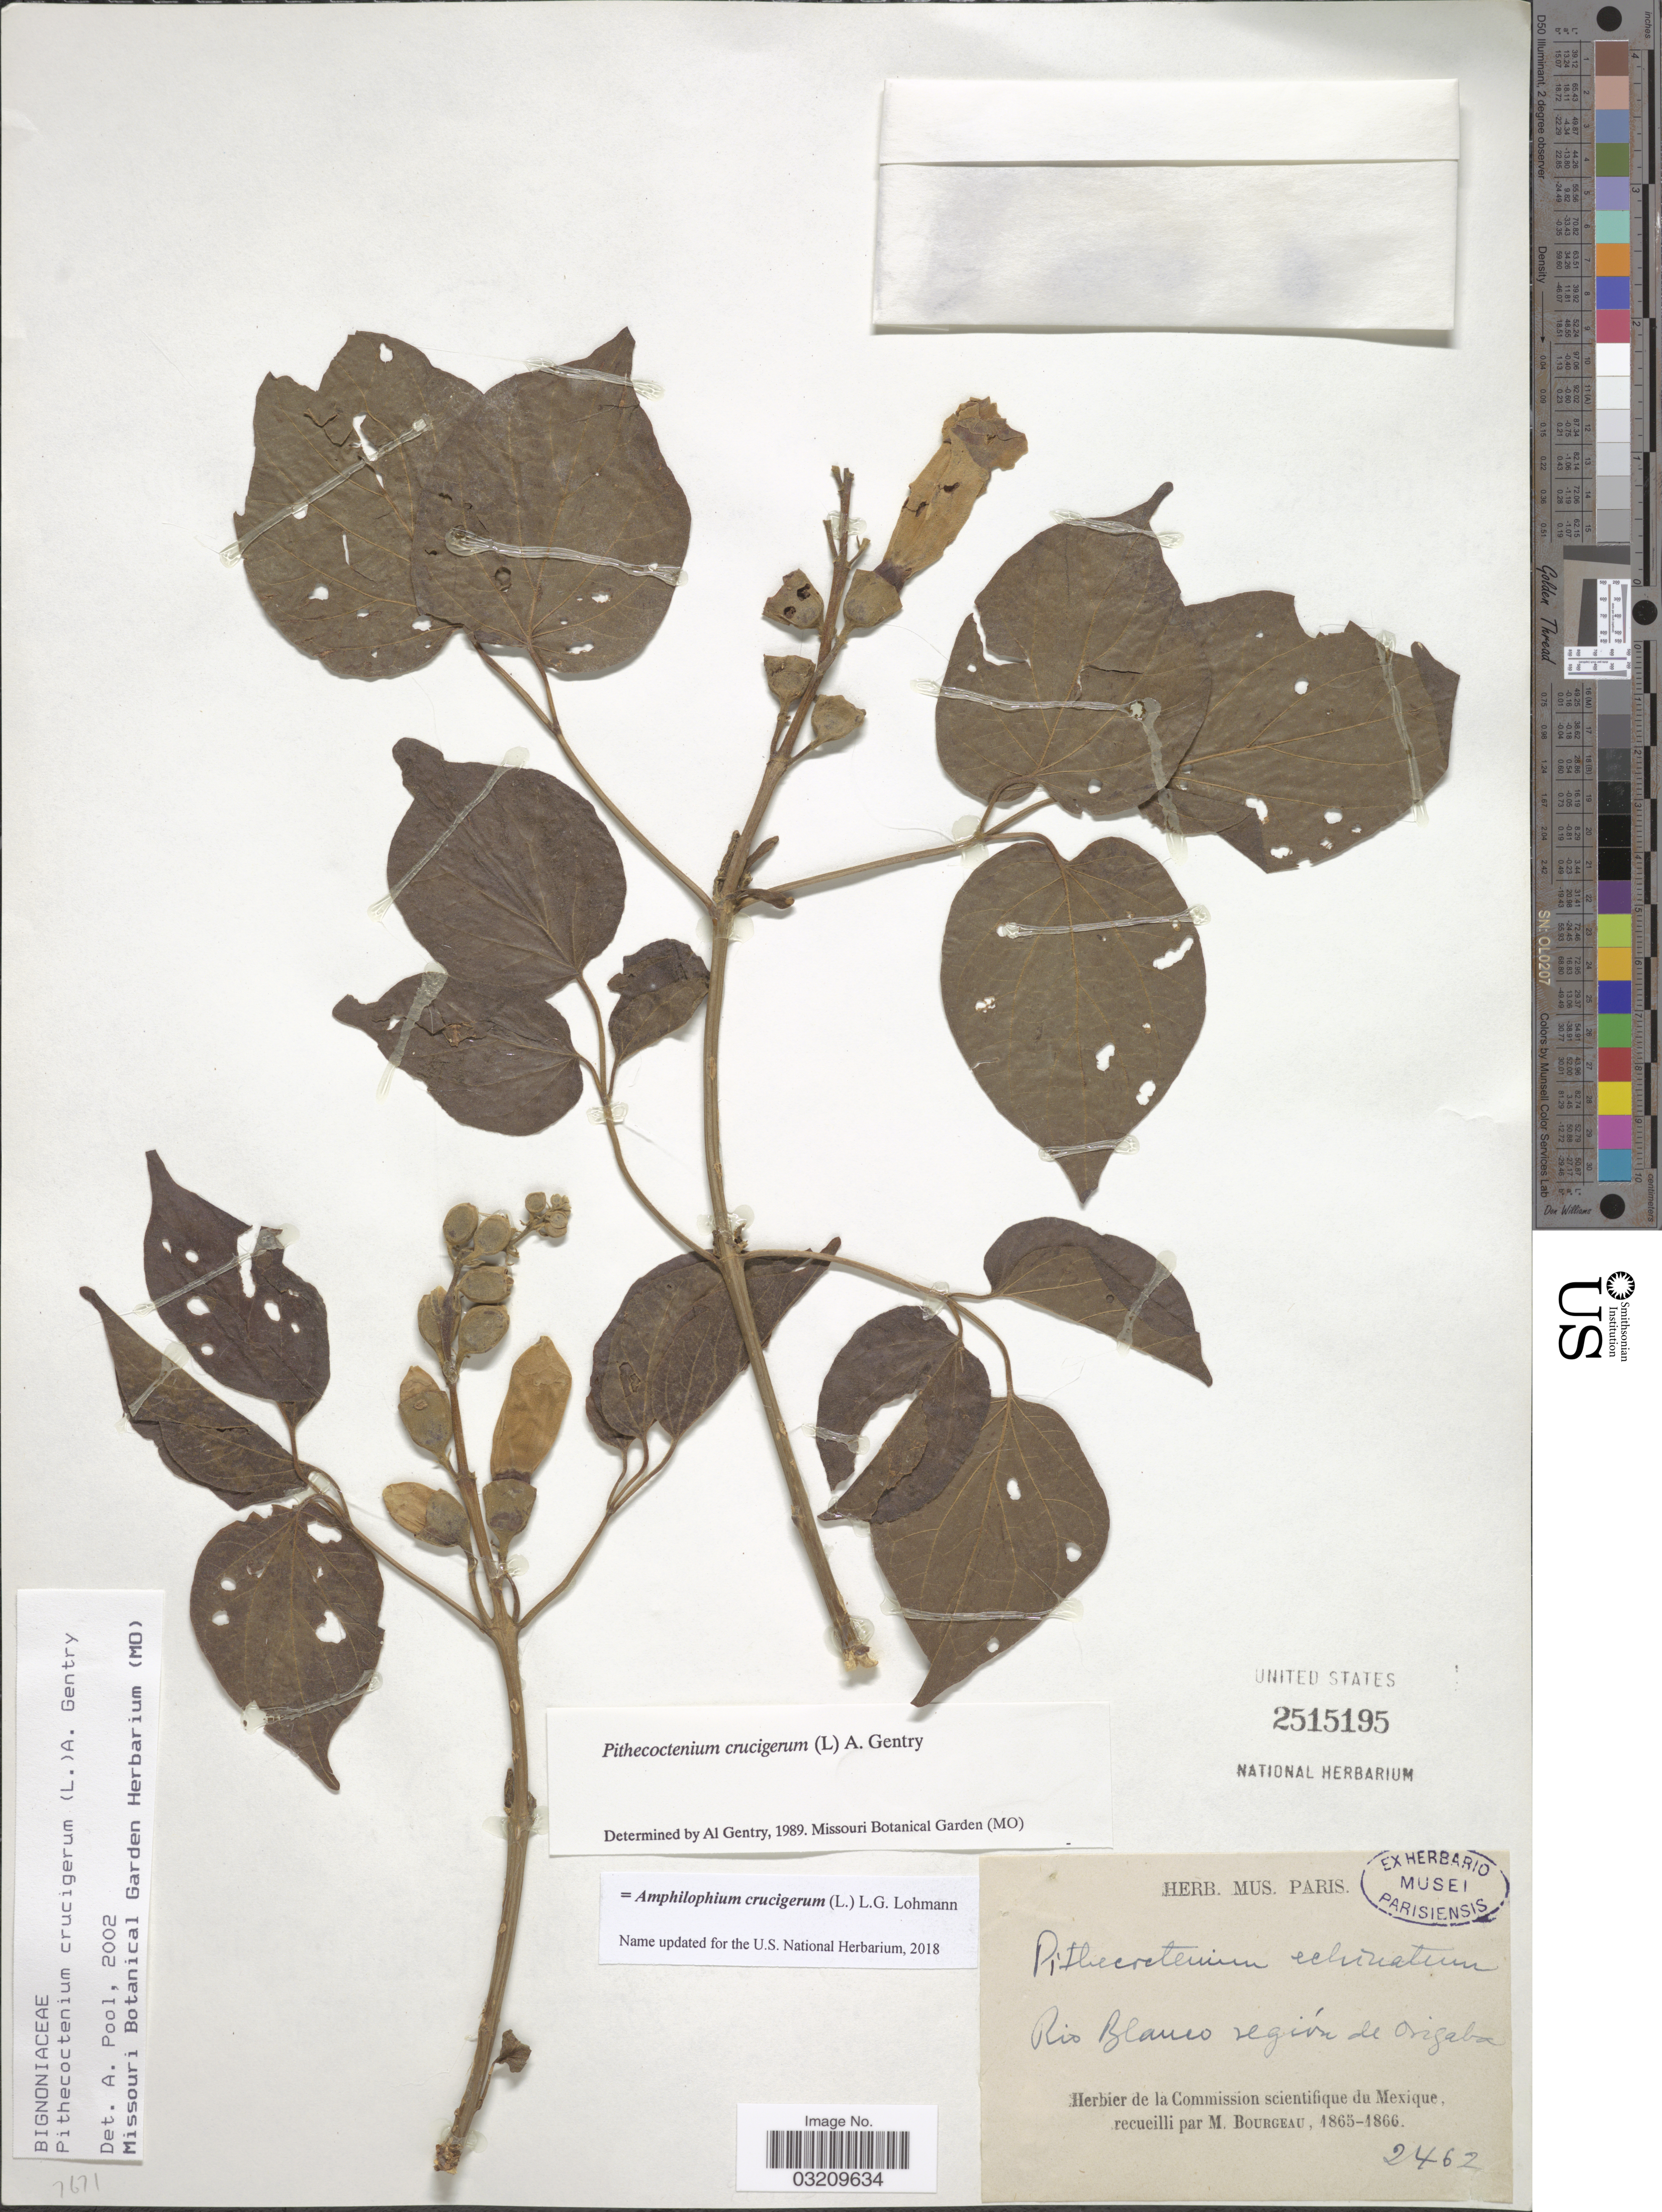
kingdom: Plantae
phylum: Tracheophyta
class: Magnoliopsida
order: Lamiales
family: Bignoniaceae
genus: Amphilophium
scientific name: Amphilophium crucigerum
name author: (L.) L.G. Lohmann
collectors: M. Bourgeau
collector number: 2462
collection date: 1865/1866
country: Mexico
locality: Rio Blanco Región de Orizaba.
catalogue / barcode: US 2515195